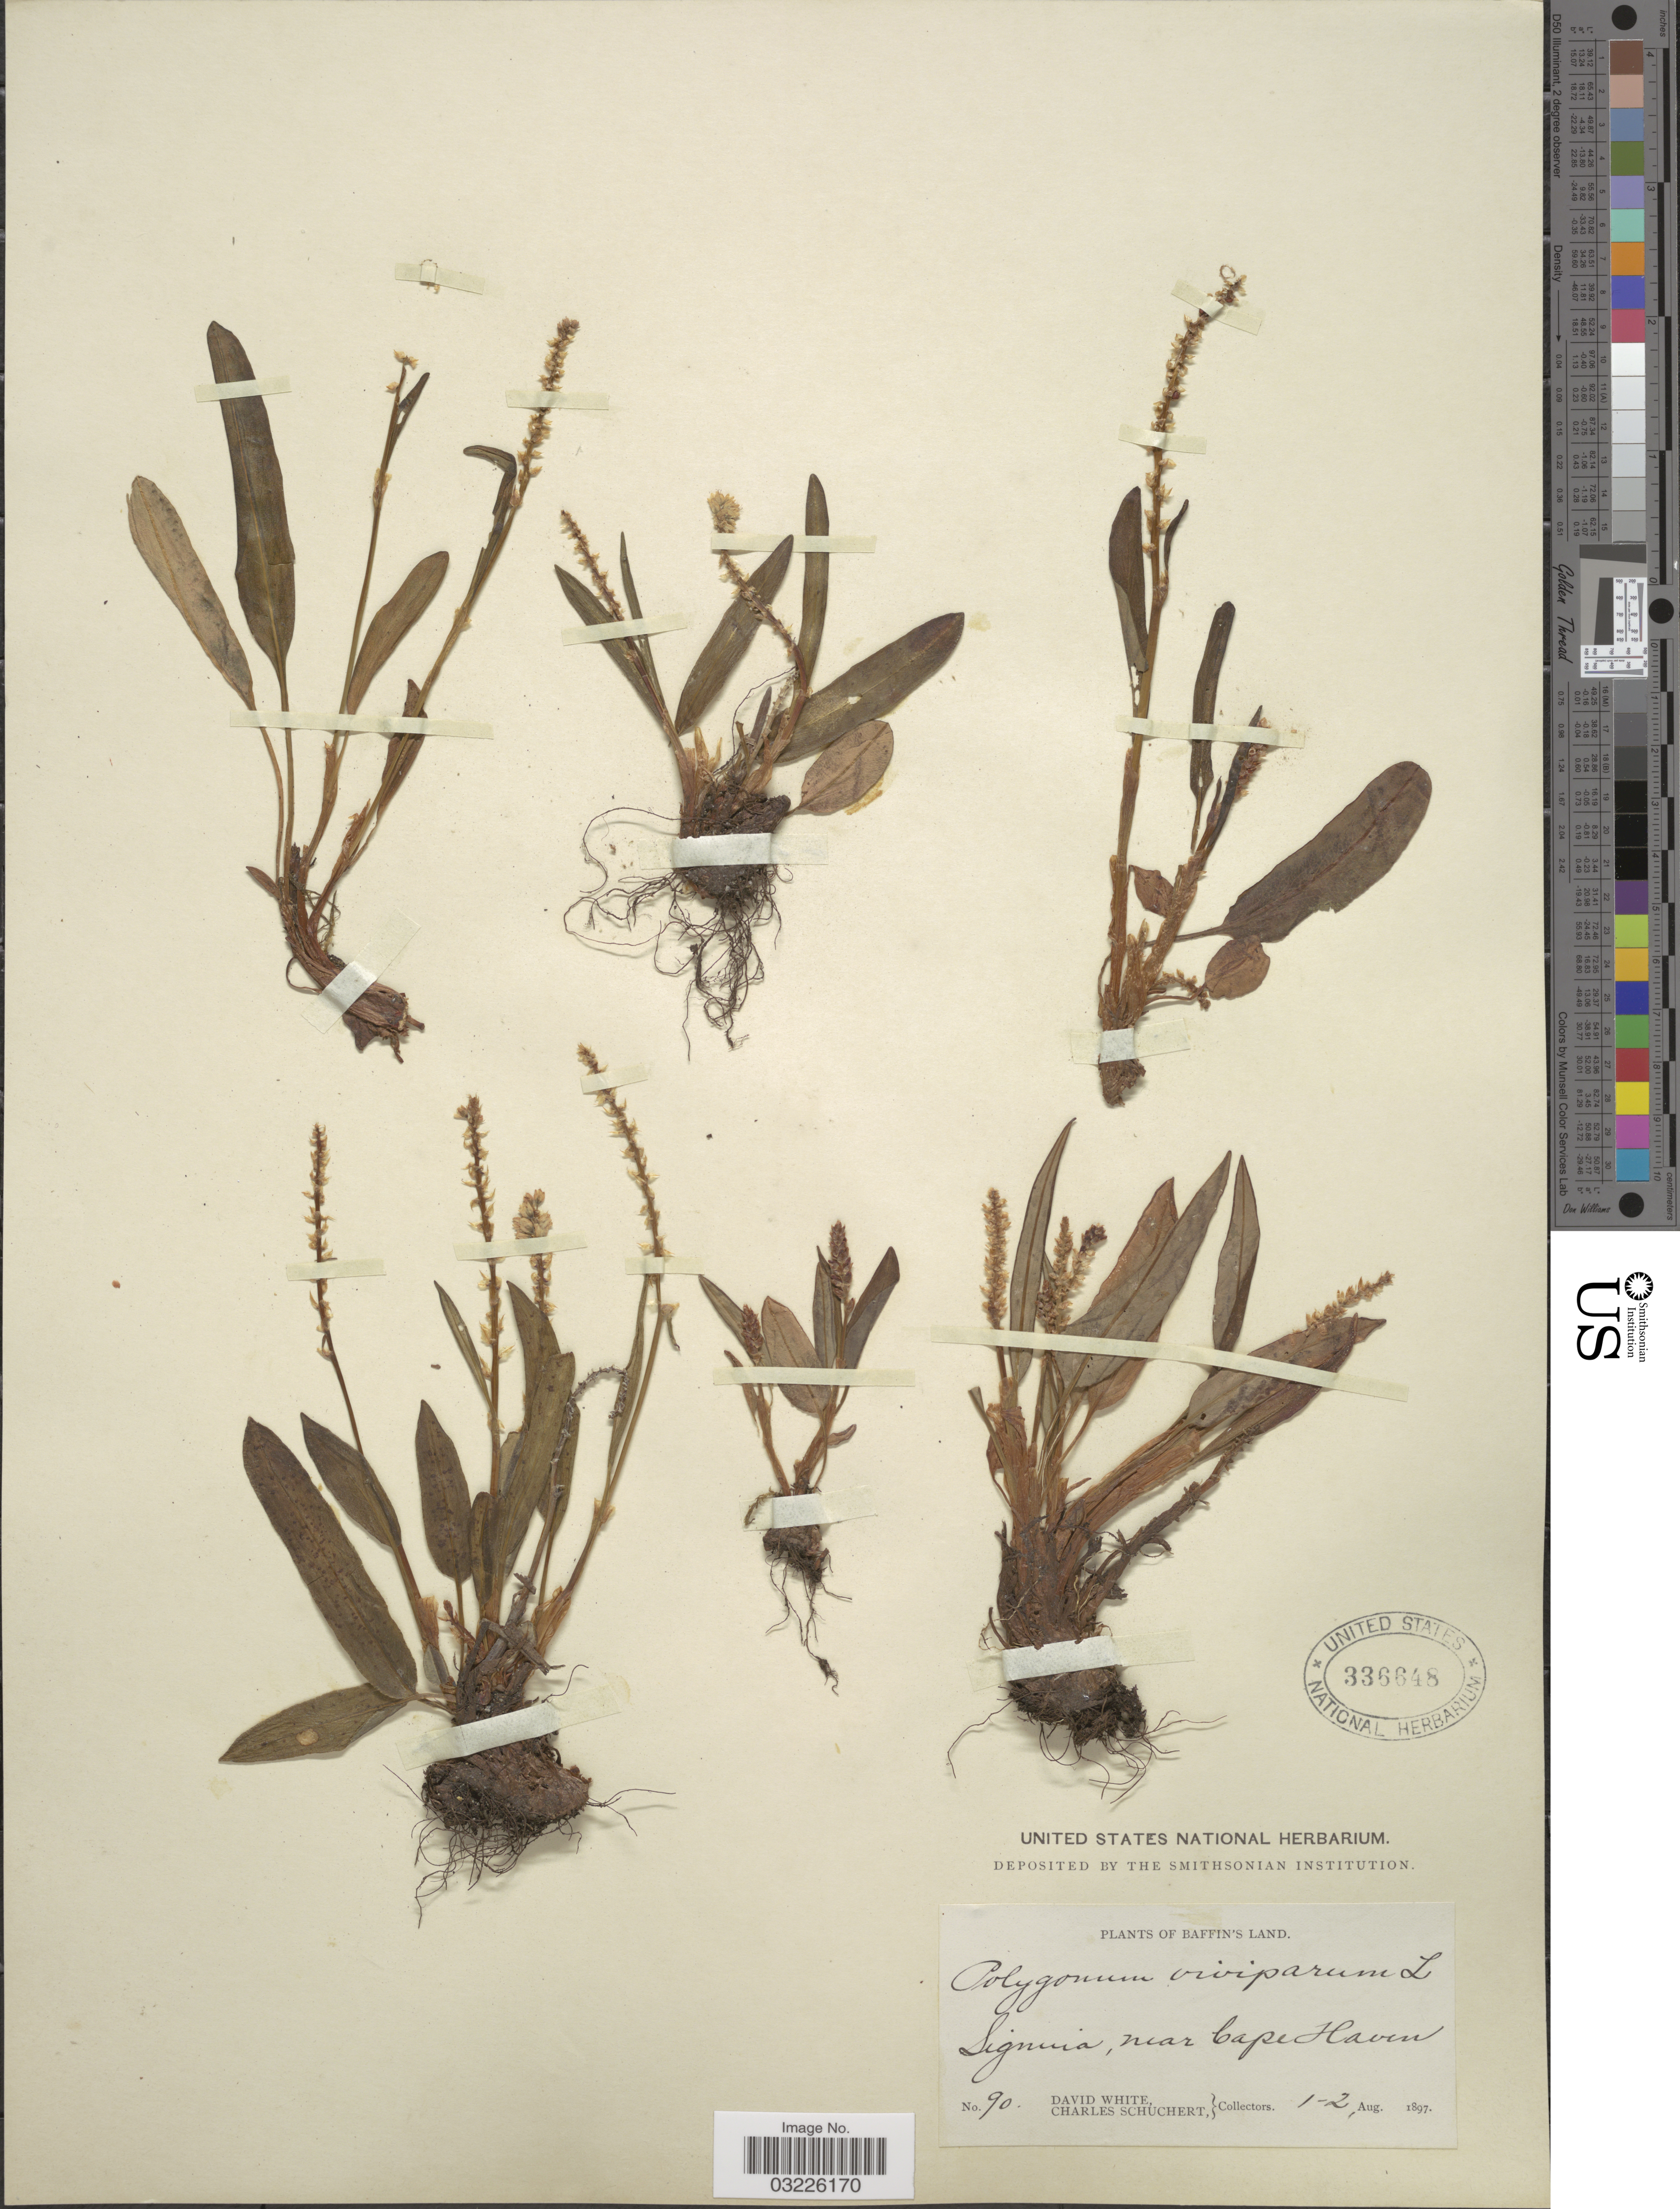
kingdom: Plantae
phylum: Tracheophyta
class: Magnoliopsida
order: Caryophyllales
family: Polygonaceae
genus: Bistorta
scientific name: Bistorta vivipara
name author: (L.) Delarbre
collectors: D. White & C. Schuchert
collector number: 90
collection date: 1897-08-01/1897-08-02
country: Canada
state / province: Nunavut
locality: Baffin's Land. Signuia, near Cape Haven.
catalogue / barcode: US 336648